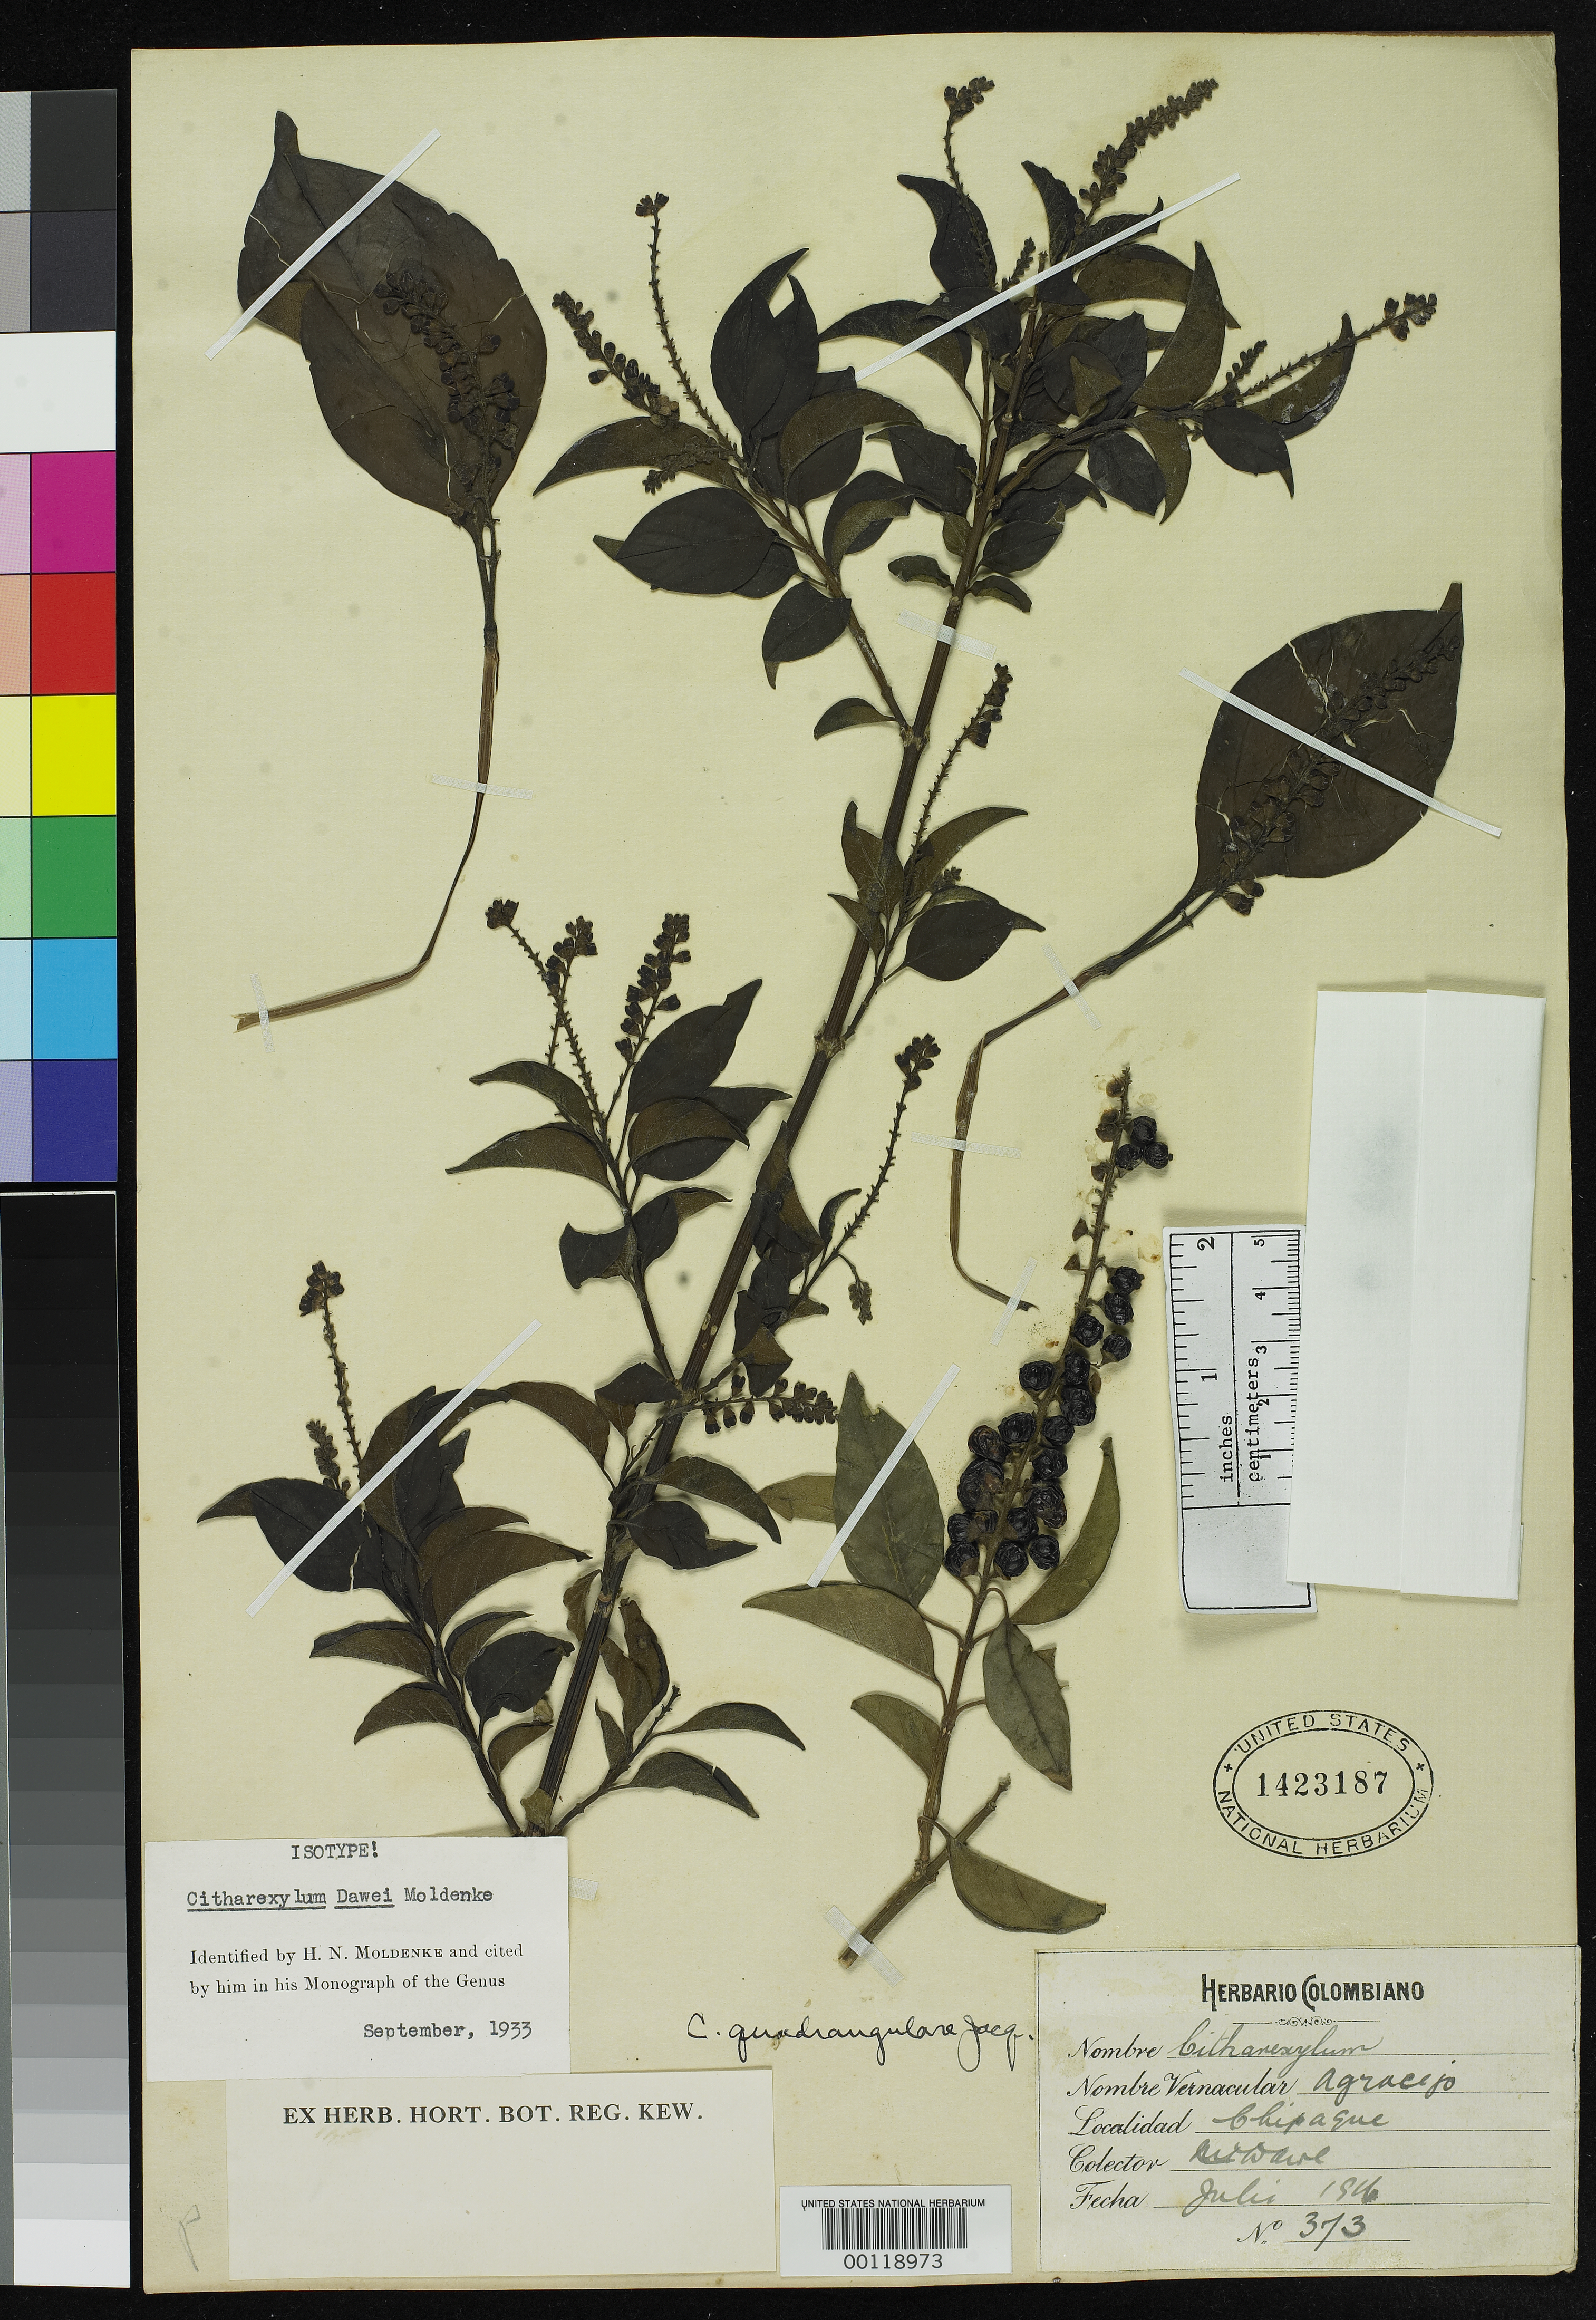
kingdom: Plantae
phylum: Tracheophyta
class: Magnoliopsida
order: Lamiales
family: Verbenaceae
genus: Citharexylum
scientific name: Citharexylum dawei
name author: Moldenke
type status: Isotype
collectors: M. T. Dawe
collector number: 373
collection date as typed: Jul 1916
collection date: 1916-07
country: Colombia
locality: Chipaque.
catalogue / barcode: US 1423187